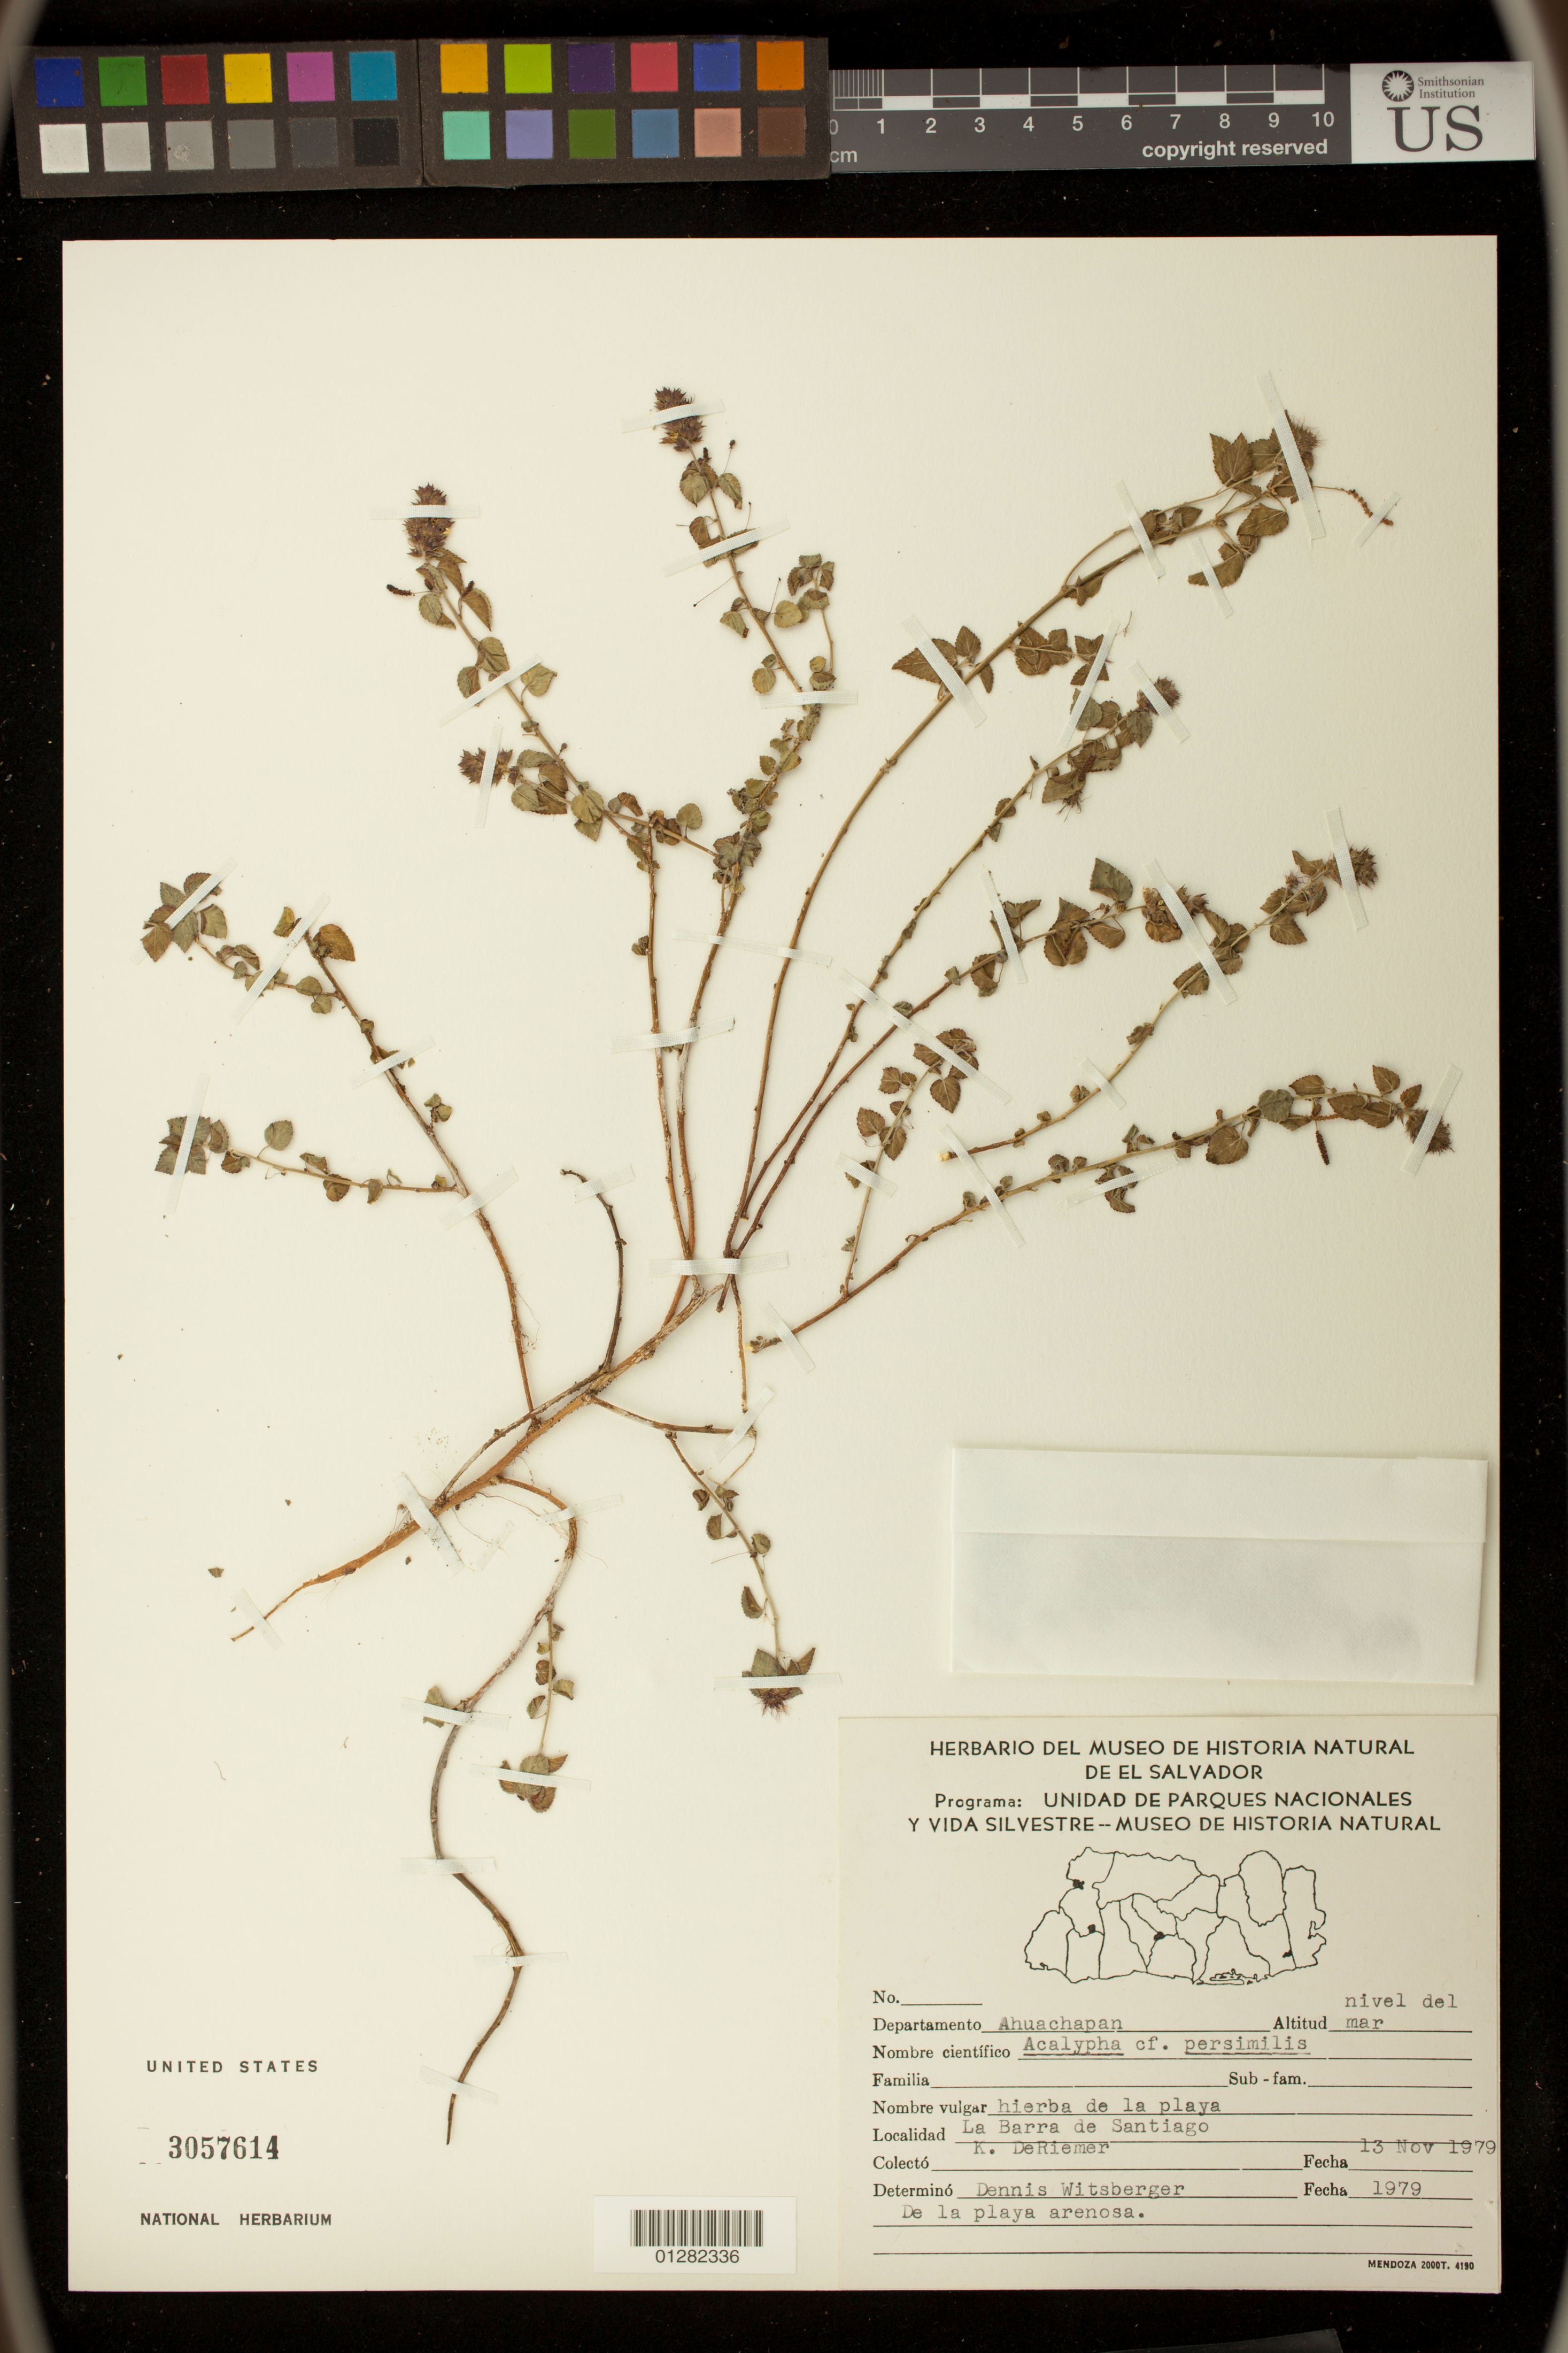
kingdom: Plantae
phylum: Tracheophyta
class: Magnoliopsida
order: Malpighiales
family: Euphorbiaceae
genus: Acalypha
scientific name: Acalypha persimilis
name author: Müll. Arg.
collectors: C. Feddema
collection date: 1979-11-13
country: El Salvador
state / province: Ahuachapan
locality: La Barra de Santiago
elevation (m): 0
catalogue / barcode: US 3057614